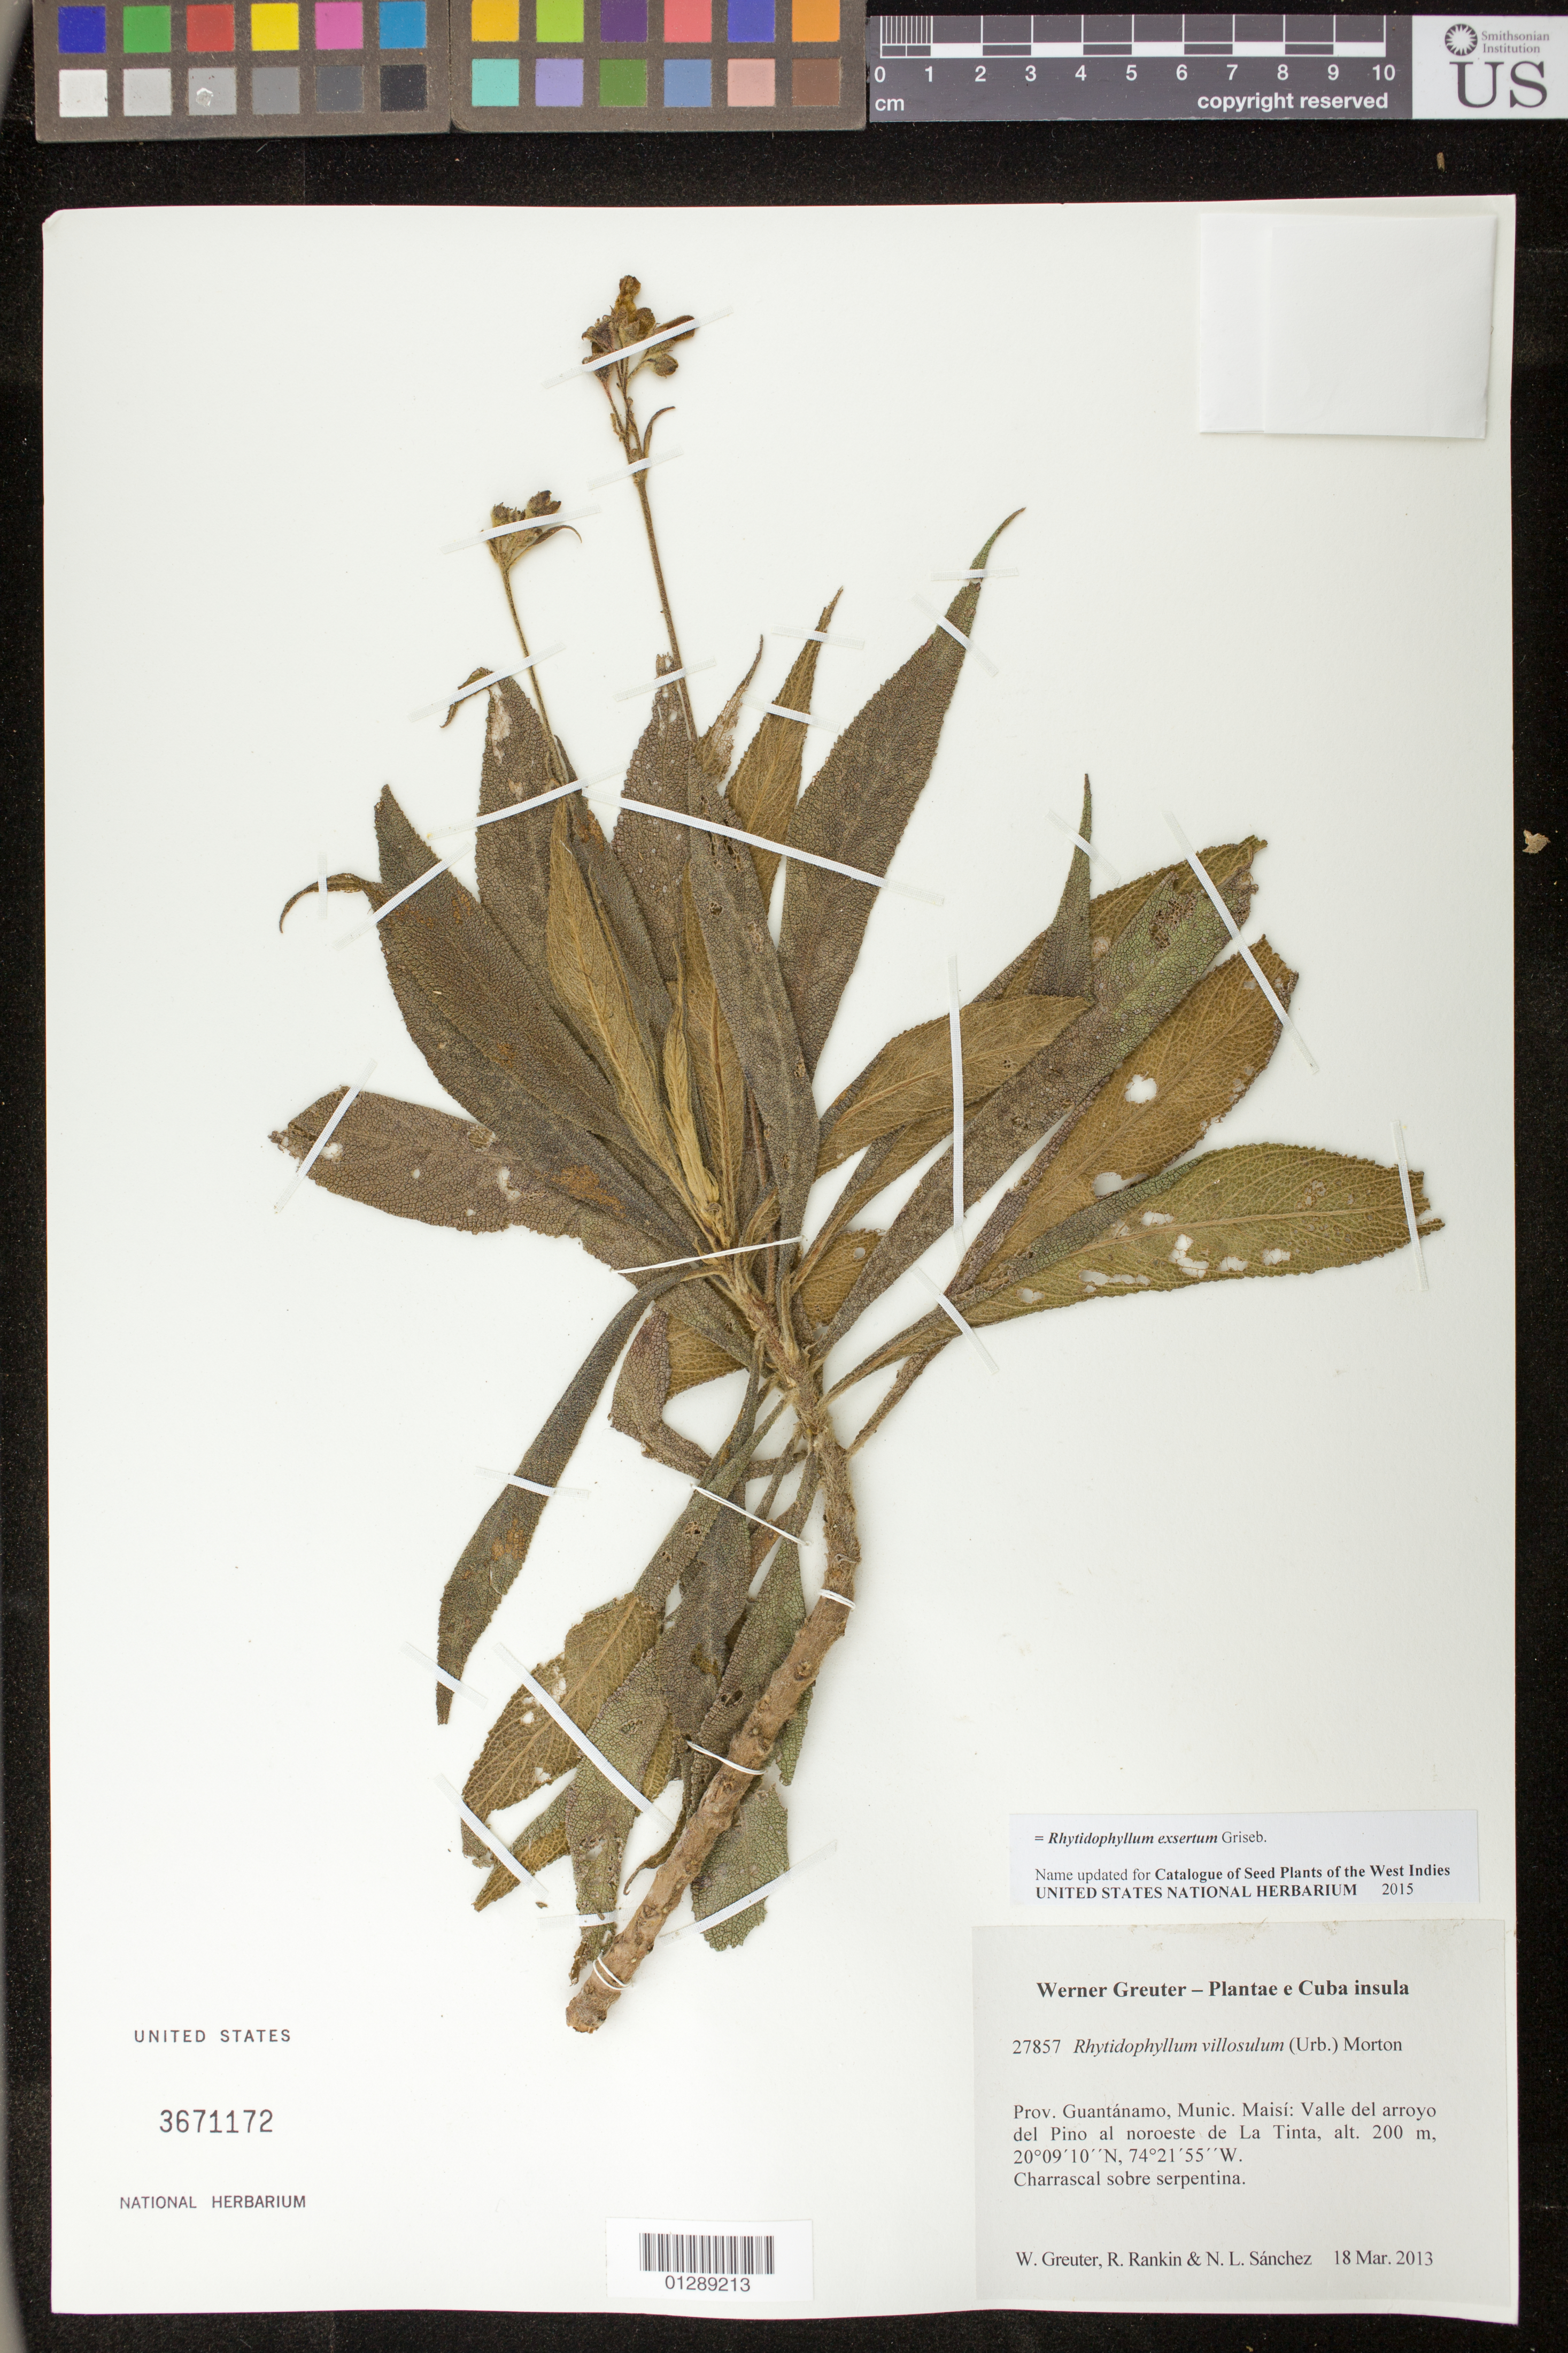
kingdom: Plantae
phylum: Tracheophyta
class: Magnoliopsida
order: Lamiales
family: Gesneriaceae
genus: Rhytidophyllum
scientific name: Rhytidophyllum exsertum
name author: Griseb.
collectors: W. R. Greuter, R. Rankin Rodriguez & N. Sanchez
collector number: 27857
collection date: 2013-03-18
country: Cuba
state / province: Guantanamo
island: Cuba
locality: Munic. Maisí: Valle del arroyo del Pino al noroeste de La Tinta.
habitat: Charascal sobre serpentina.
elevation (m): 200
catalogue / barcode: US 3671172